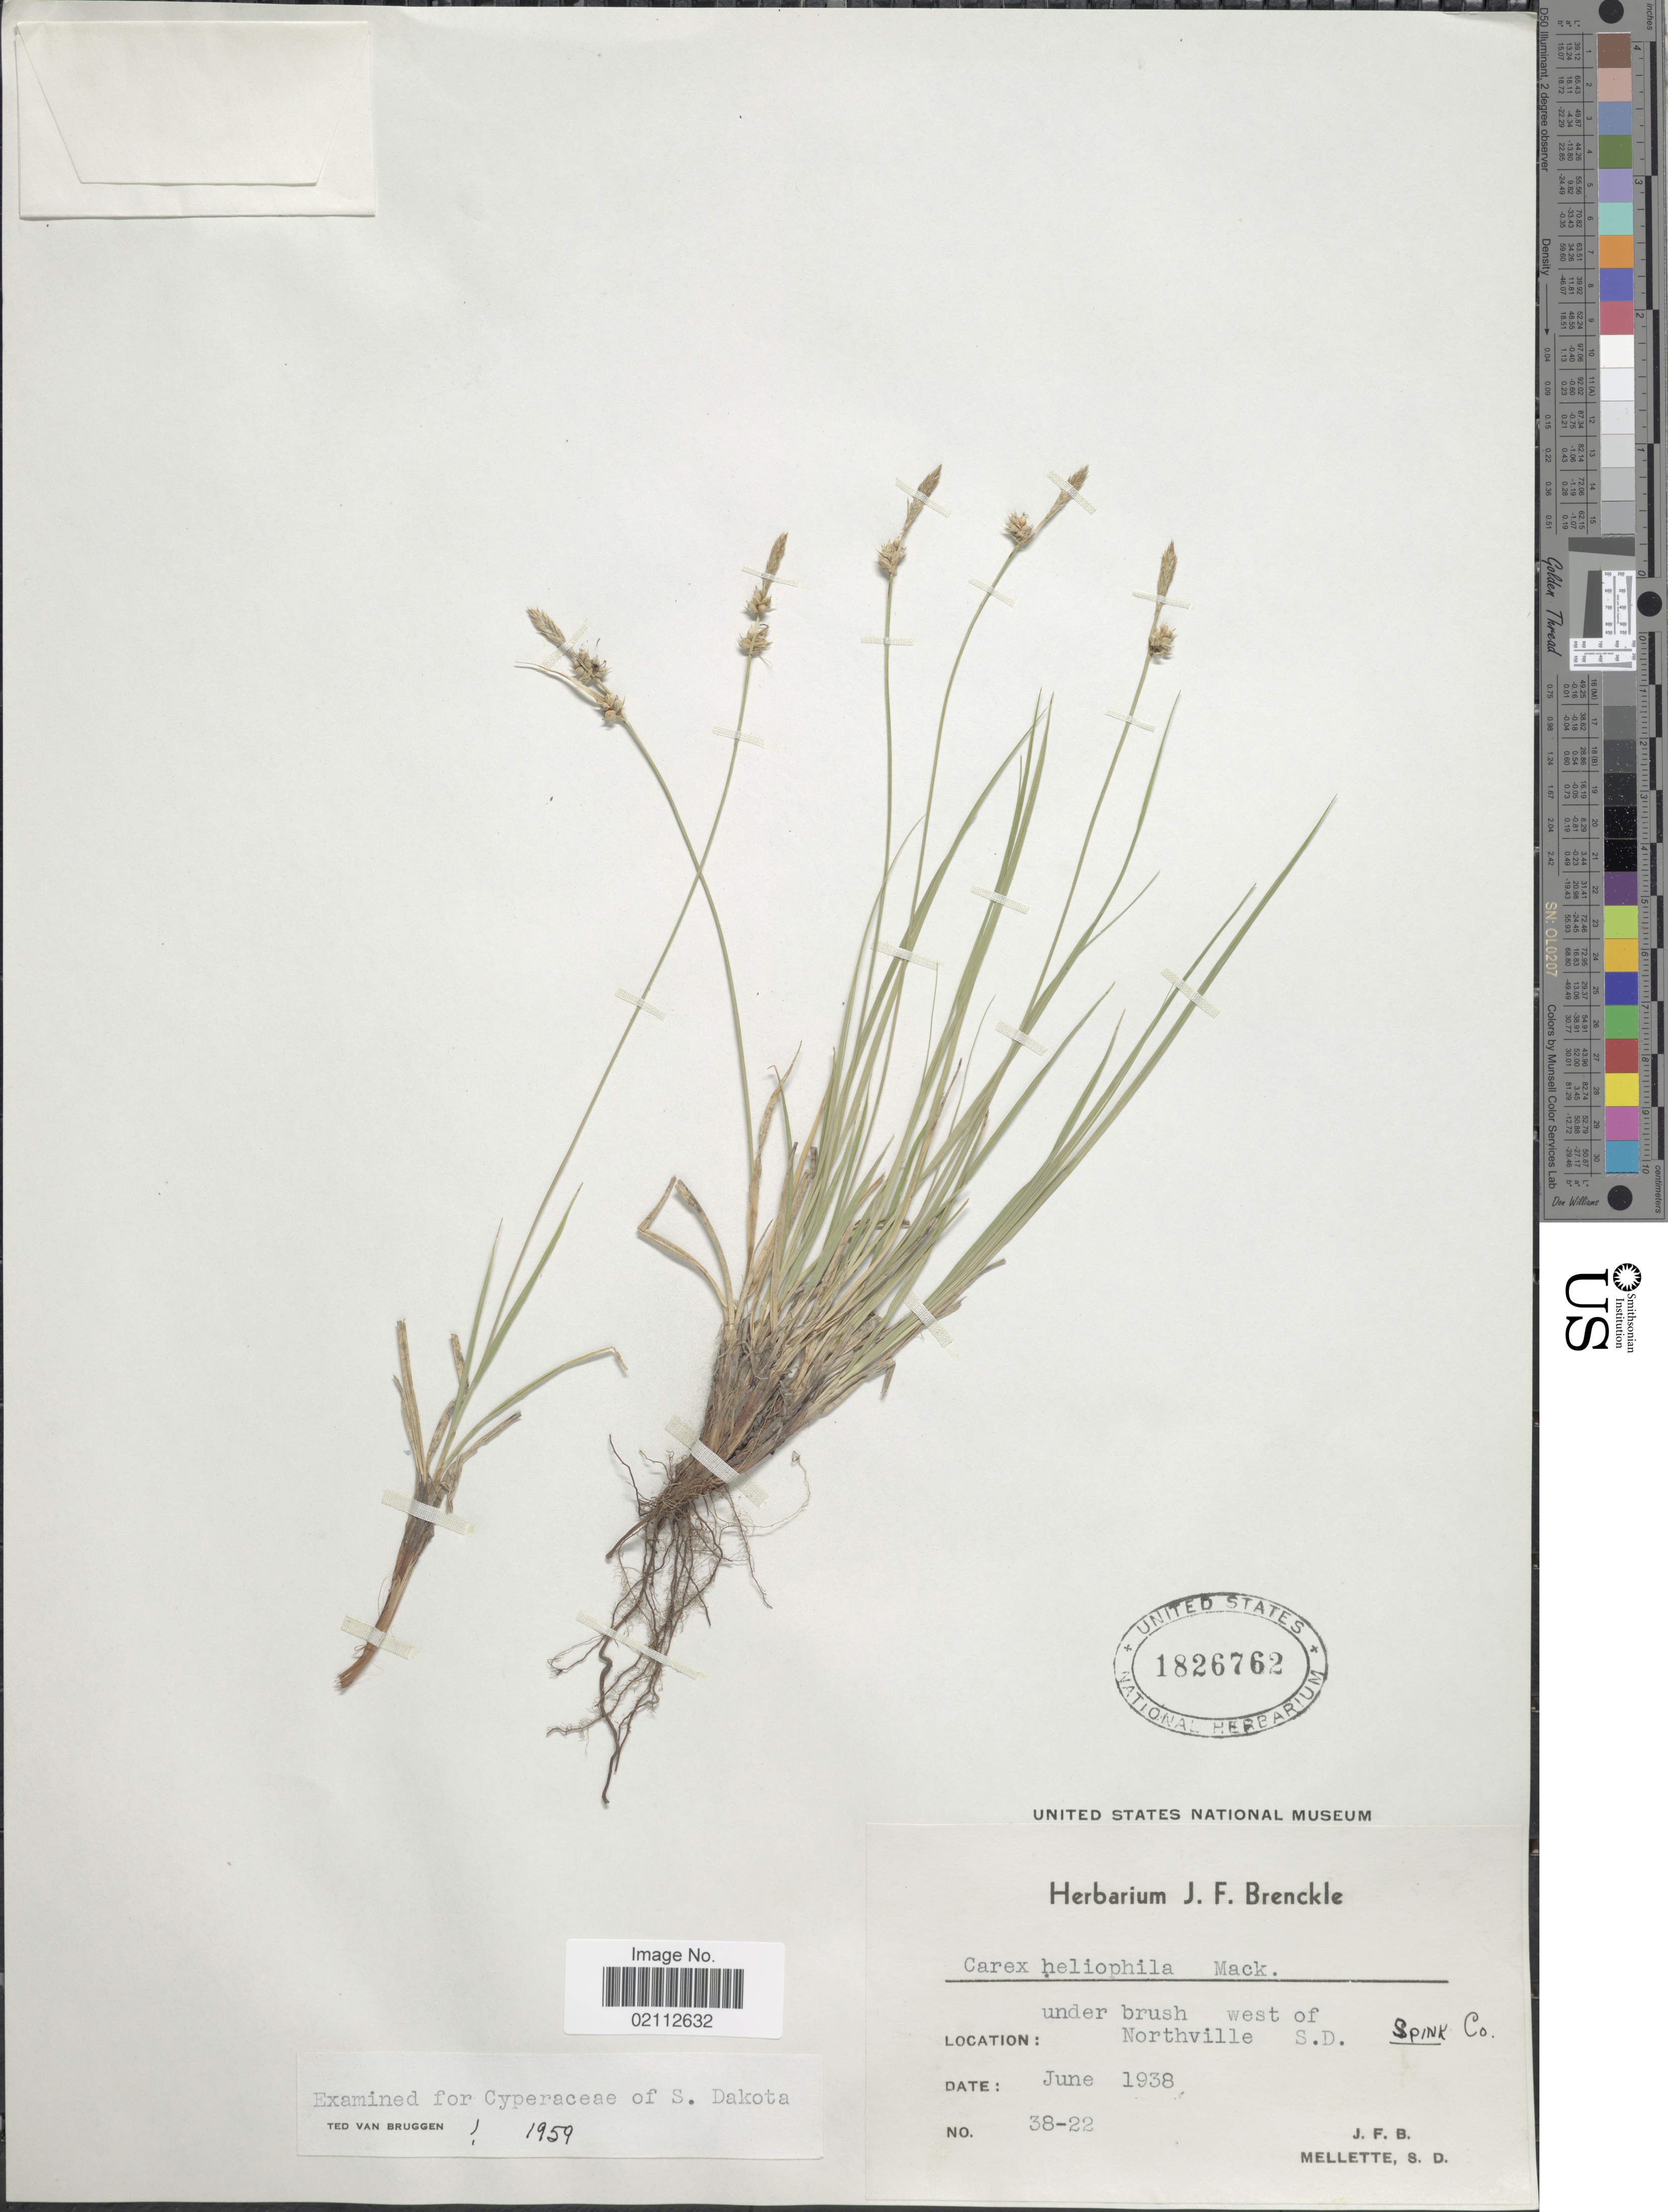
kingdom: Plantae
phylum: Tracheophyta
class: Liliopsida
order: Poales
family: Cyperaceae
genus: Carex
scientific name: Carex heliophila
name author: Mack.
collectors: J. Brenckle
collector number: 38-22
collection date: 1938-06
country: United States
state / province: South Dakota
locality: Under brush west of Northville, Spink Co.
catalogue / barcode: US 1826762